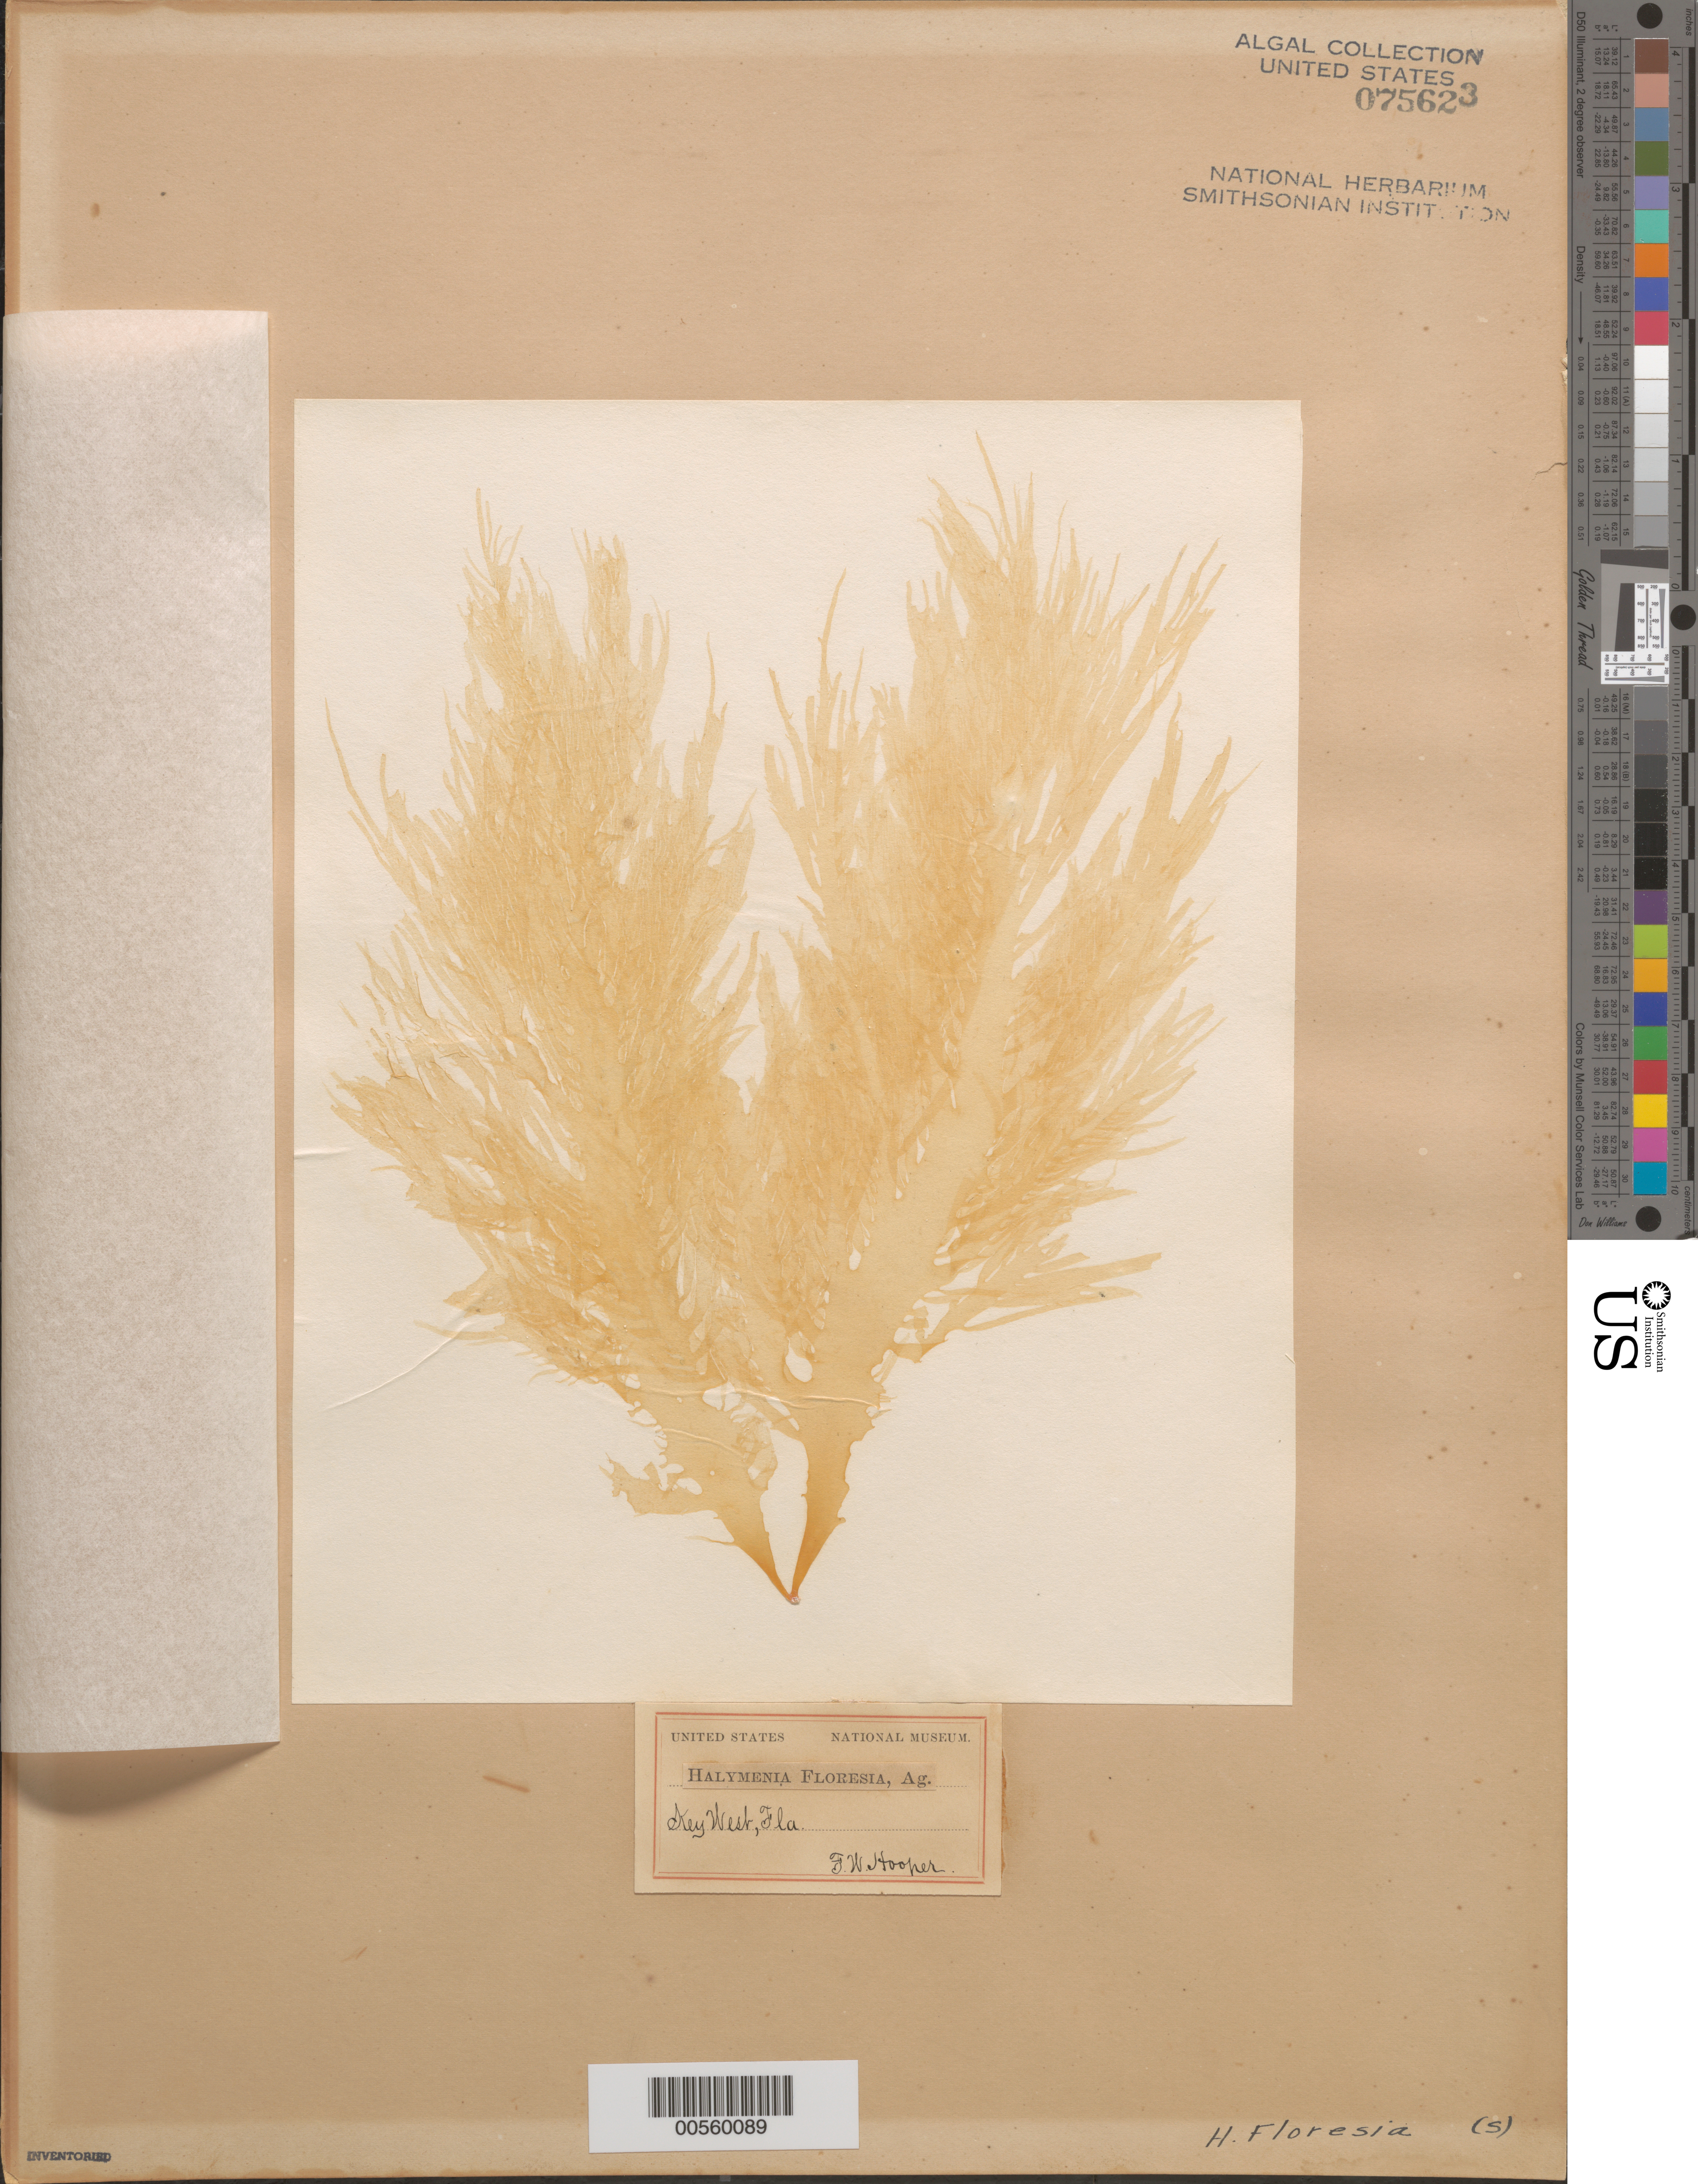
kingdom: Plantae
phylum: Rhodophyta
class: Florideophyceae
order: Halymeniales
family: Halymeniaceae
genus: Halymenia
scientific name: Halymenia floresii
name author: (Clemente) C. Agardh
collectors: F. Hooper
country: United States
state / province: Florida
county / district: Monroe County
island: Key West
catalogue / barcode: US 75623